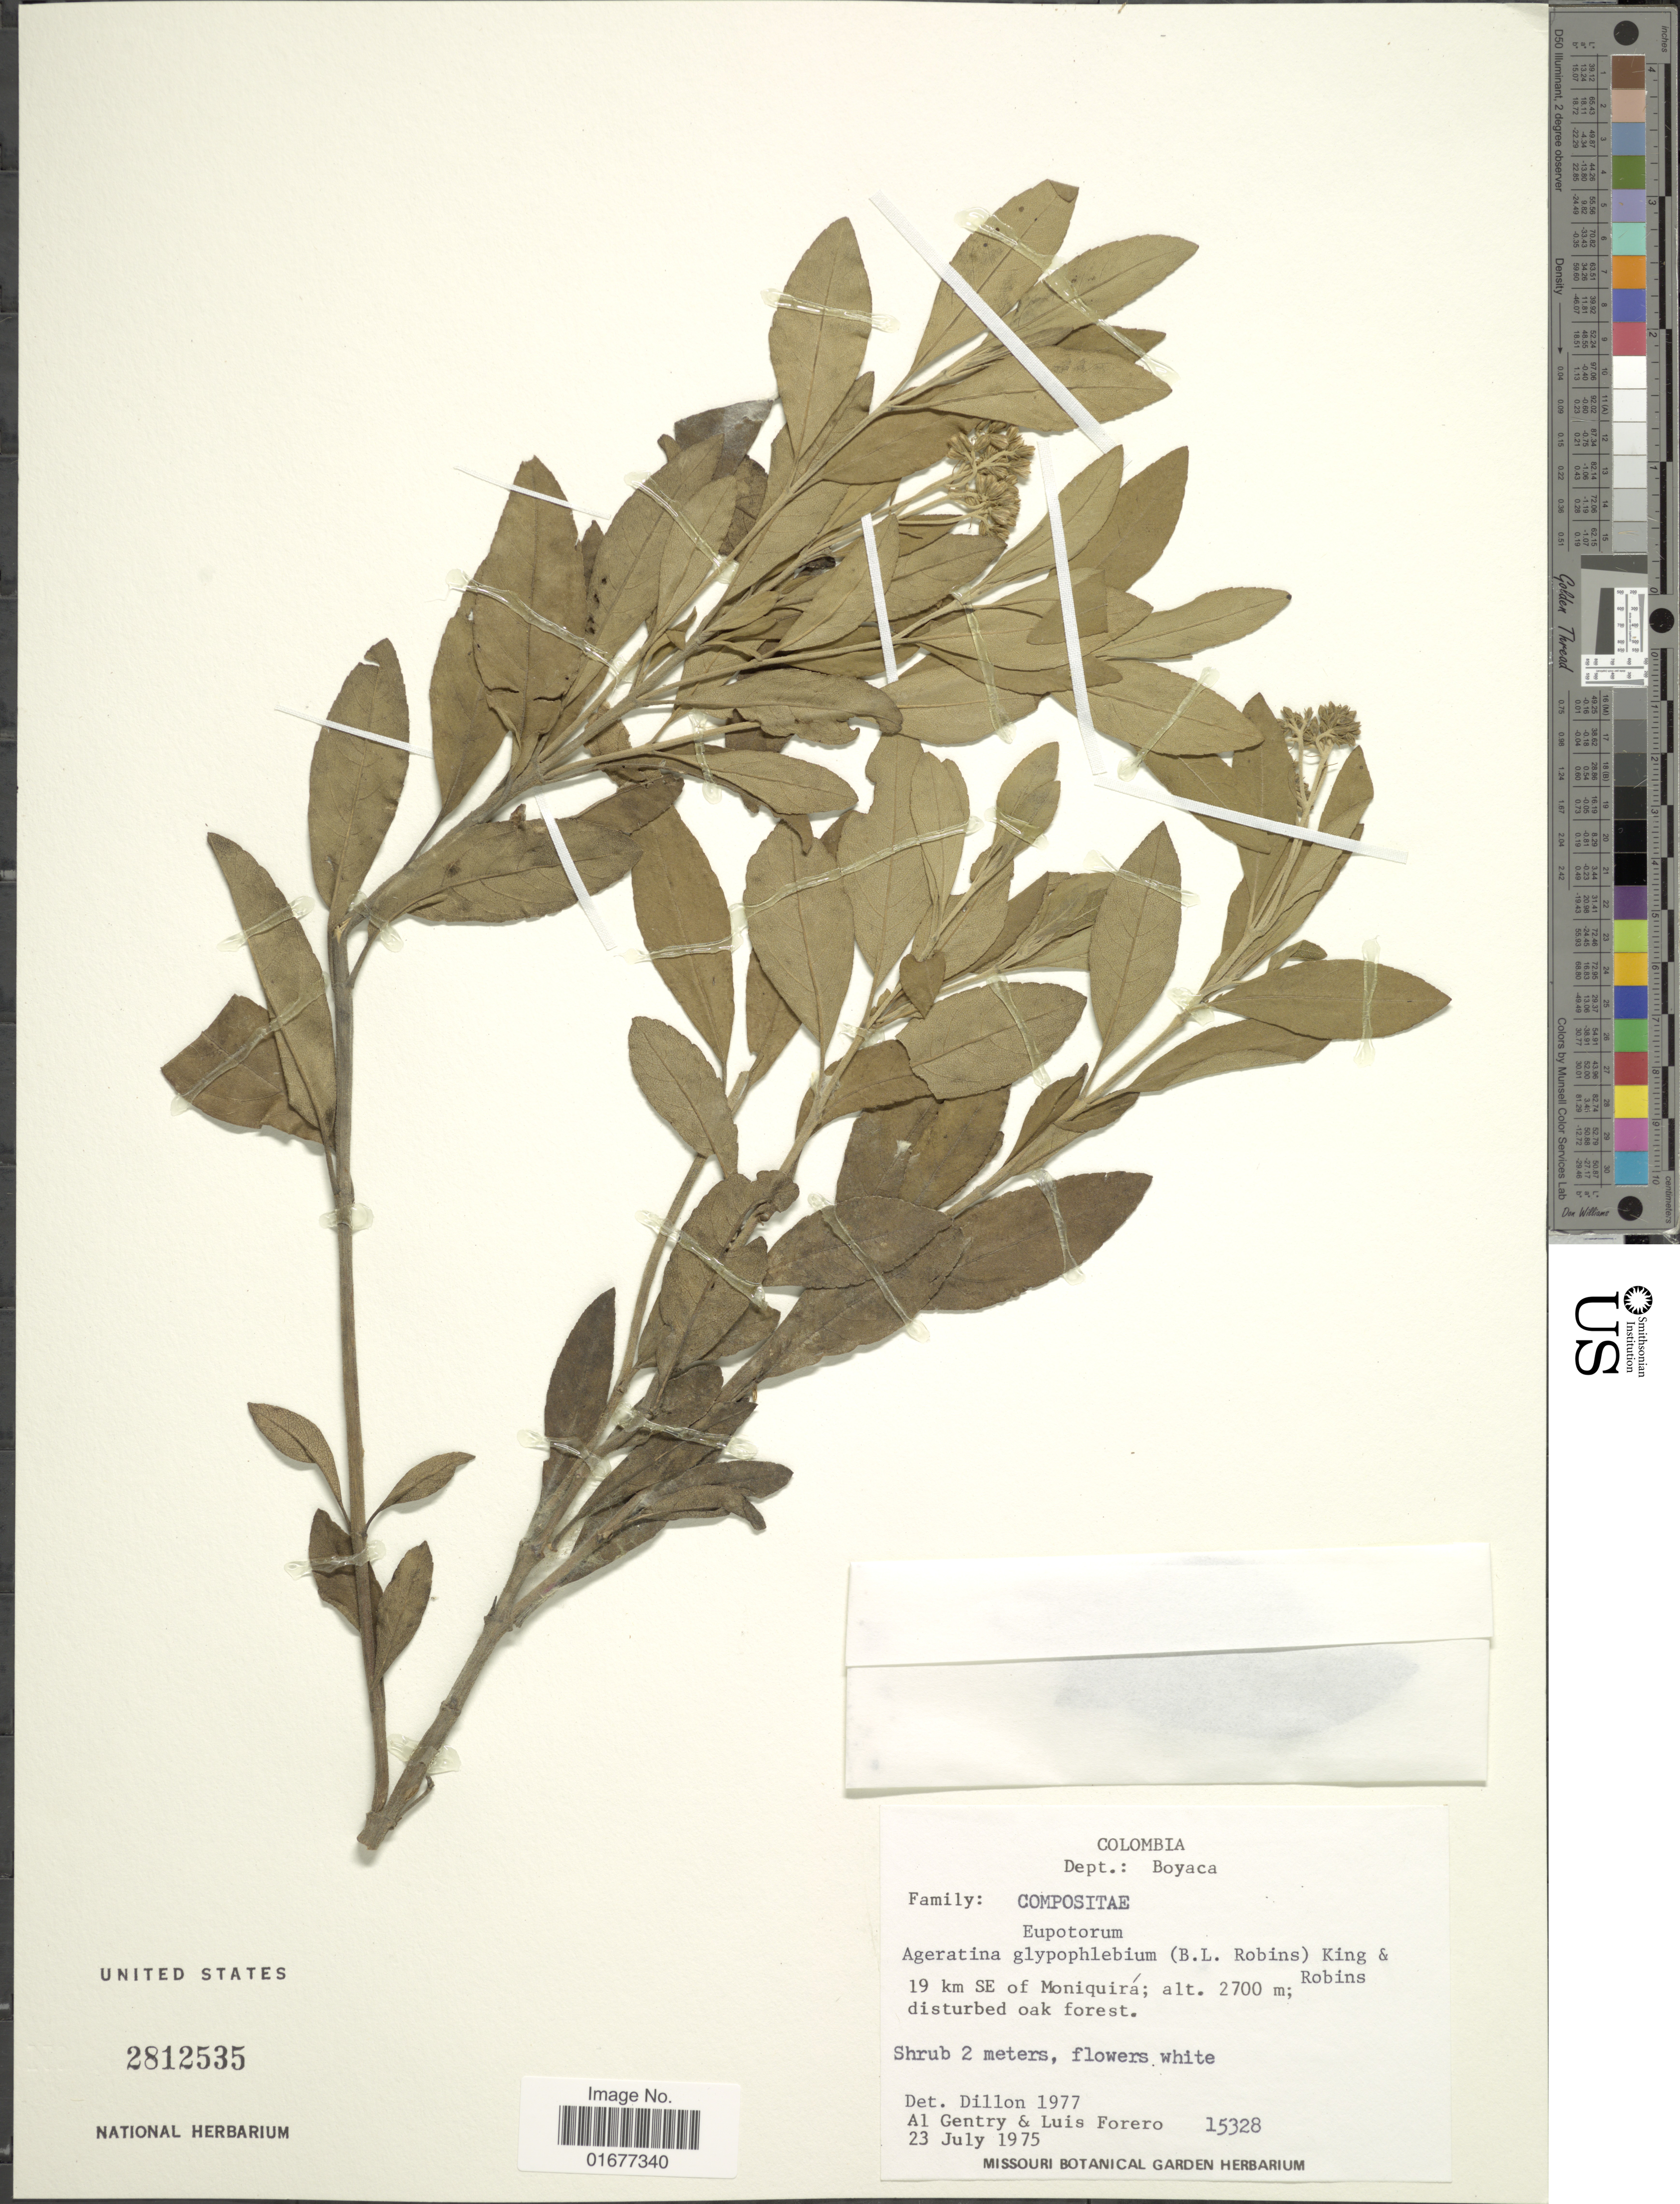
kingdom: Plantae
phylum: Tracheophyta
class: Magnoliopsida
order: Asterales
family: Asteraceae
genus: Ageratina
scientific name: Ageratina glyptophlebia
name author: (B.L. Rob.) R.M. King & H. Rob.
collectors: A. H. Gentry & L. Forero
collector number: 15328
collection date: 1975-07-23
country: Colombia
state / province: Boyacá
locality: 19 km SE of Moniquira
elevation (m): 2700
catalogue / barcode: US 2812535